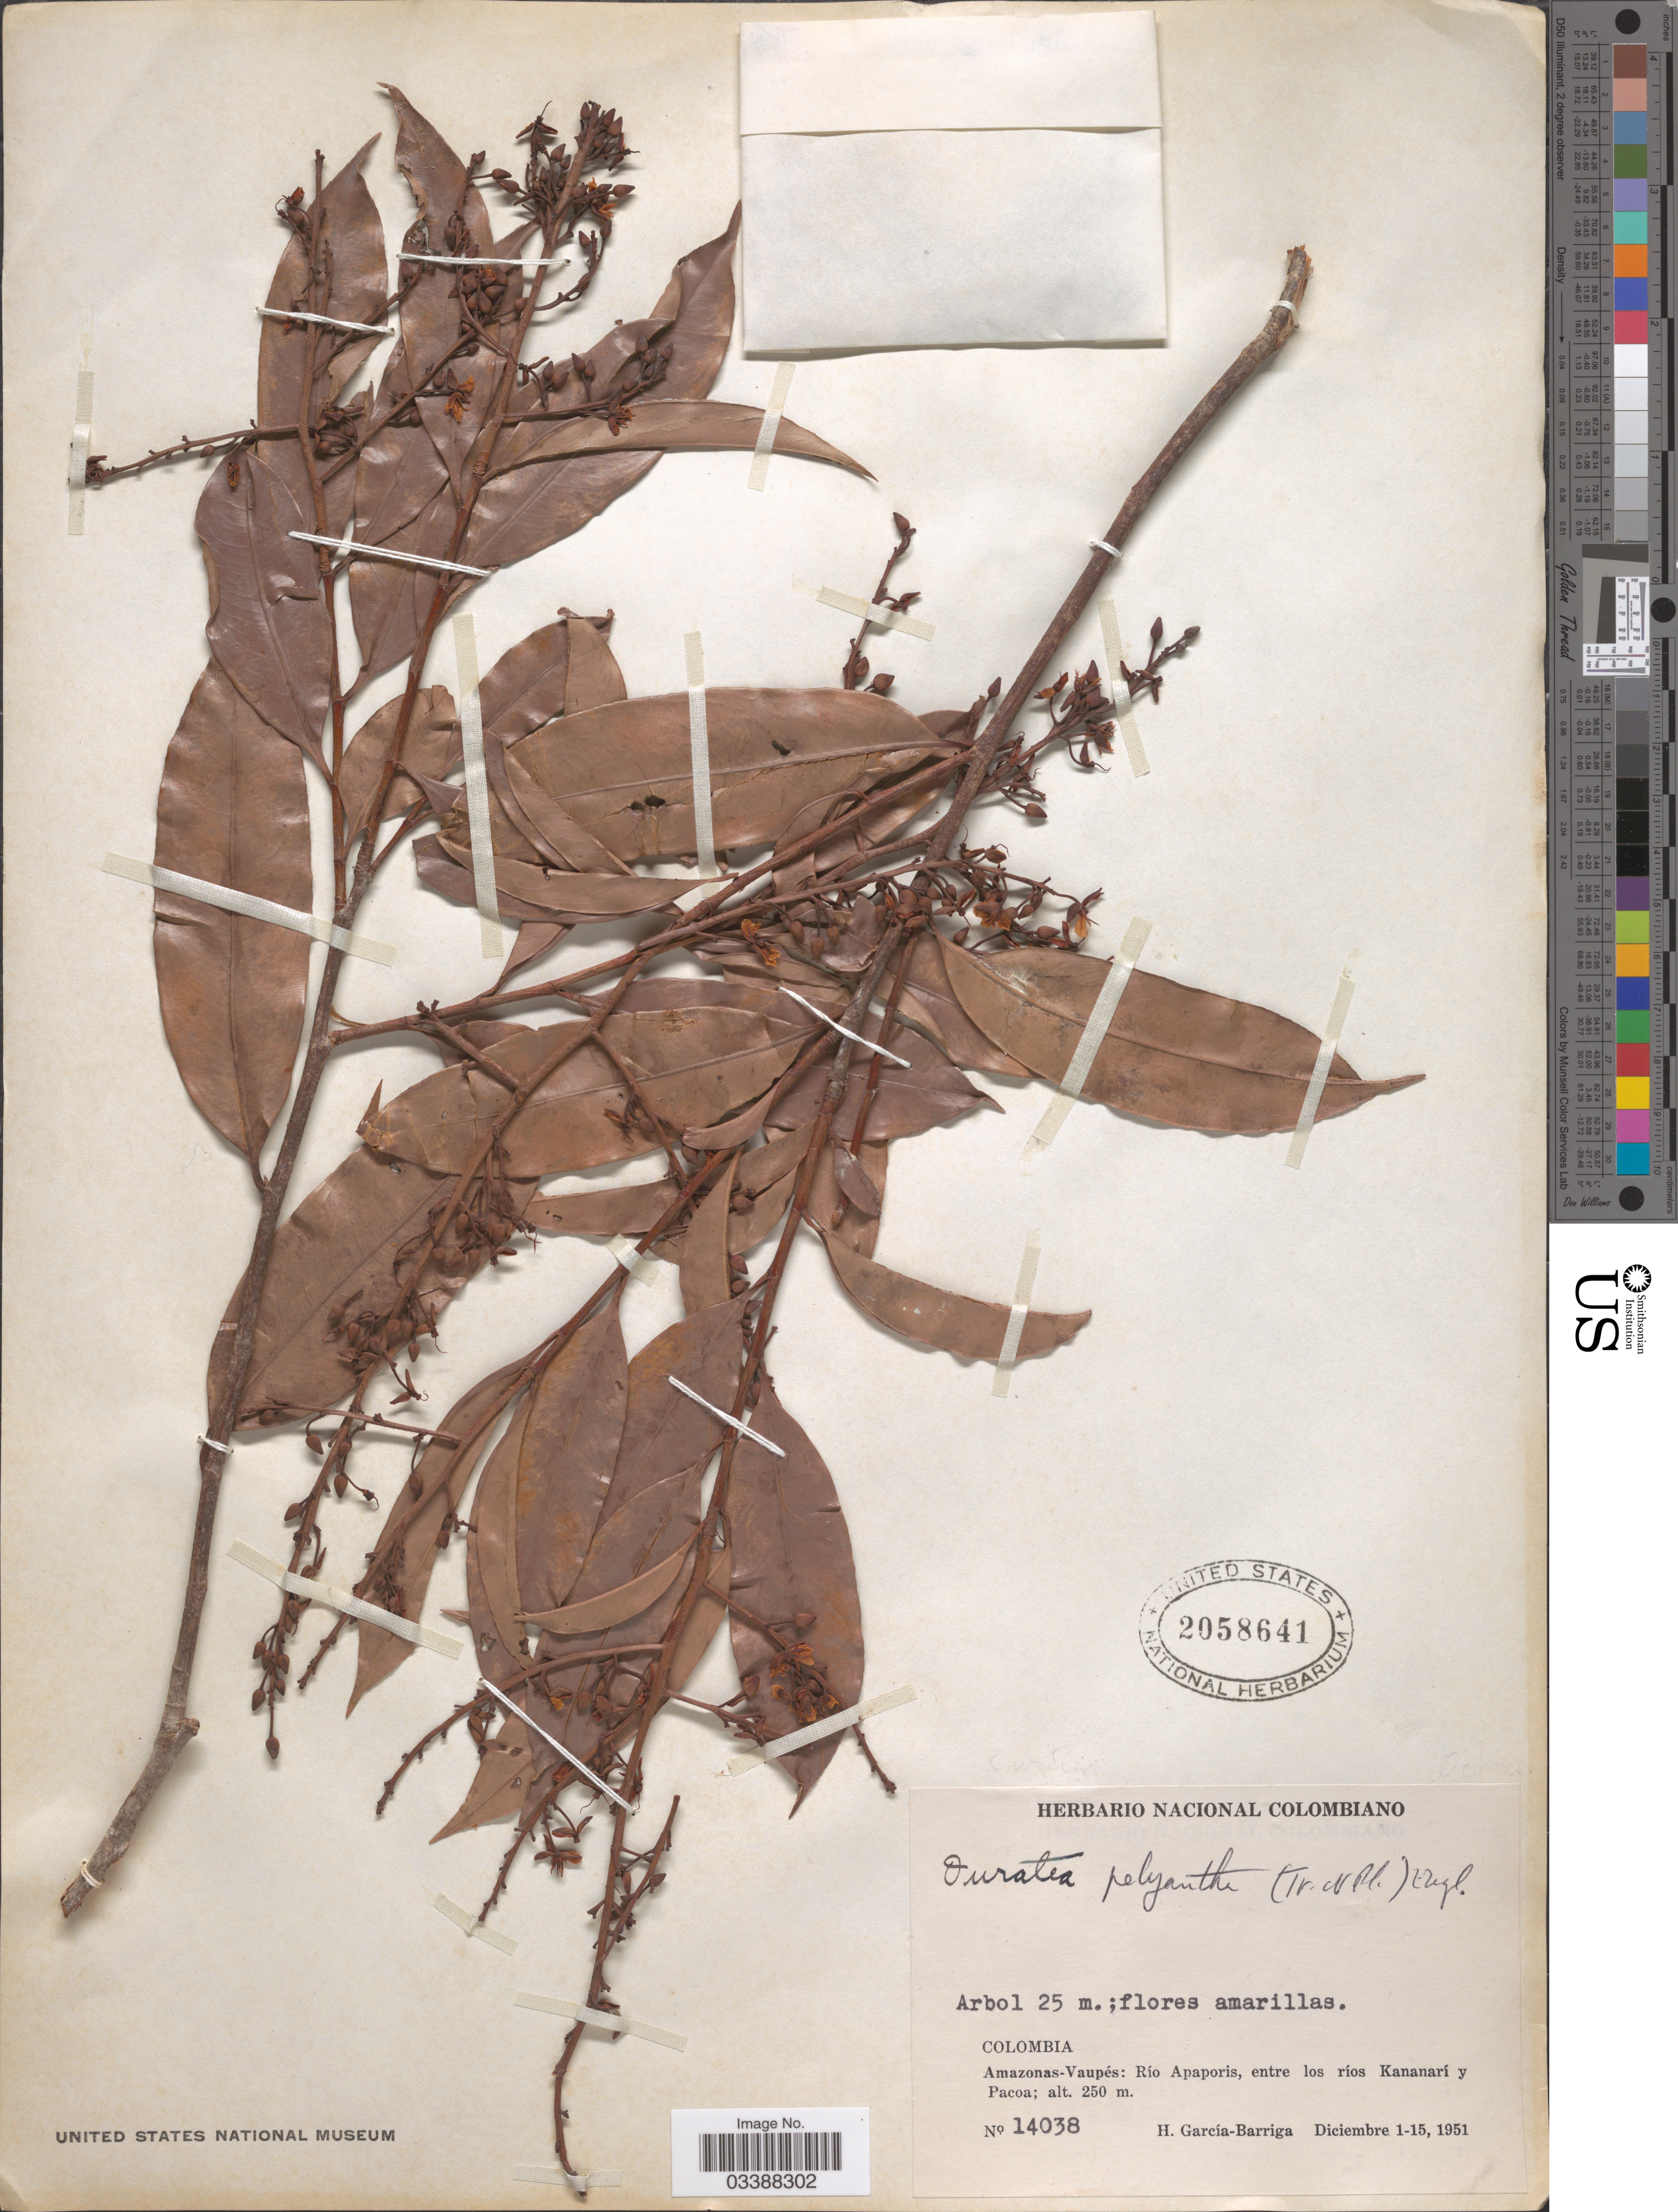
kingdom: Plantae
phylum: Tracheophyta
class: Magnoliopsida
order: Malpighiales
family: Ochnaceae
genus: Ouratea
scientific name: Ouratea polyantha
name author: (Triana & Planch.) Engl.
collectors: H. García Barriga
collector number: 14038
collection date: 1951-12-01/1951-12-15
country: Colombia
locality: Amazonas-Vaupés: Río Apaporis, entre los ríos Kananarí y Pacoa.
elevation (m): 250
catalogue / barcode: US 2058641